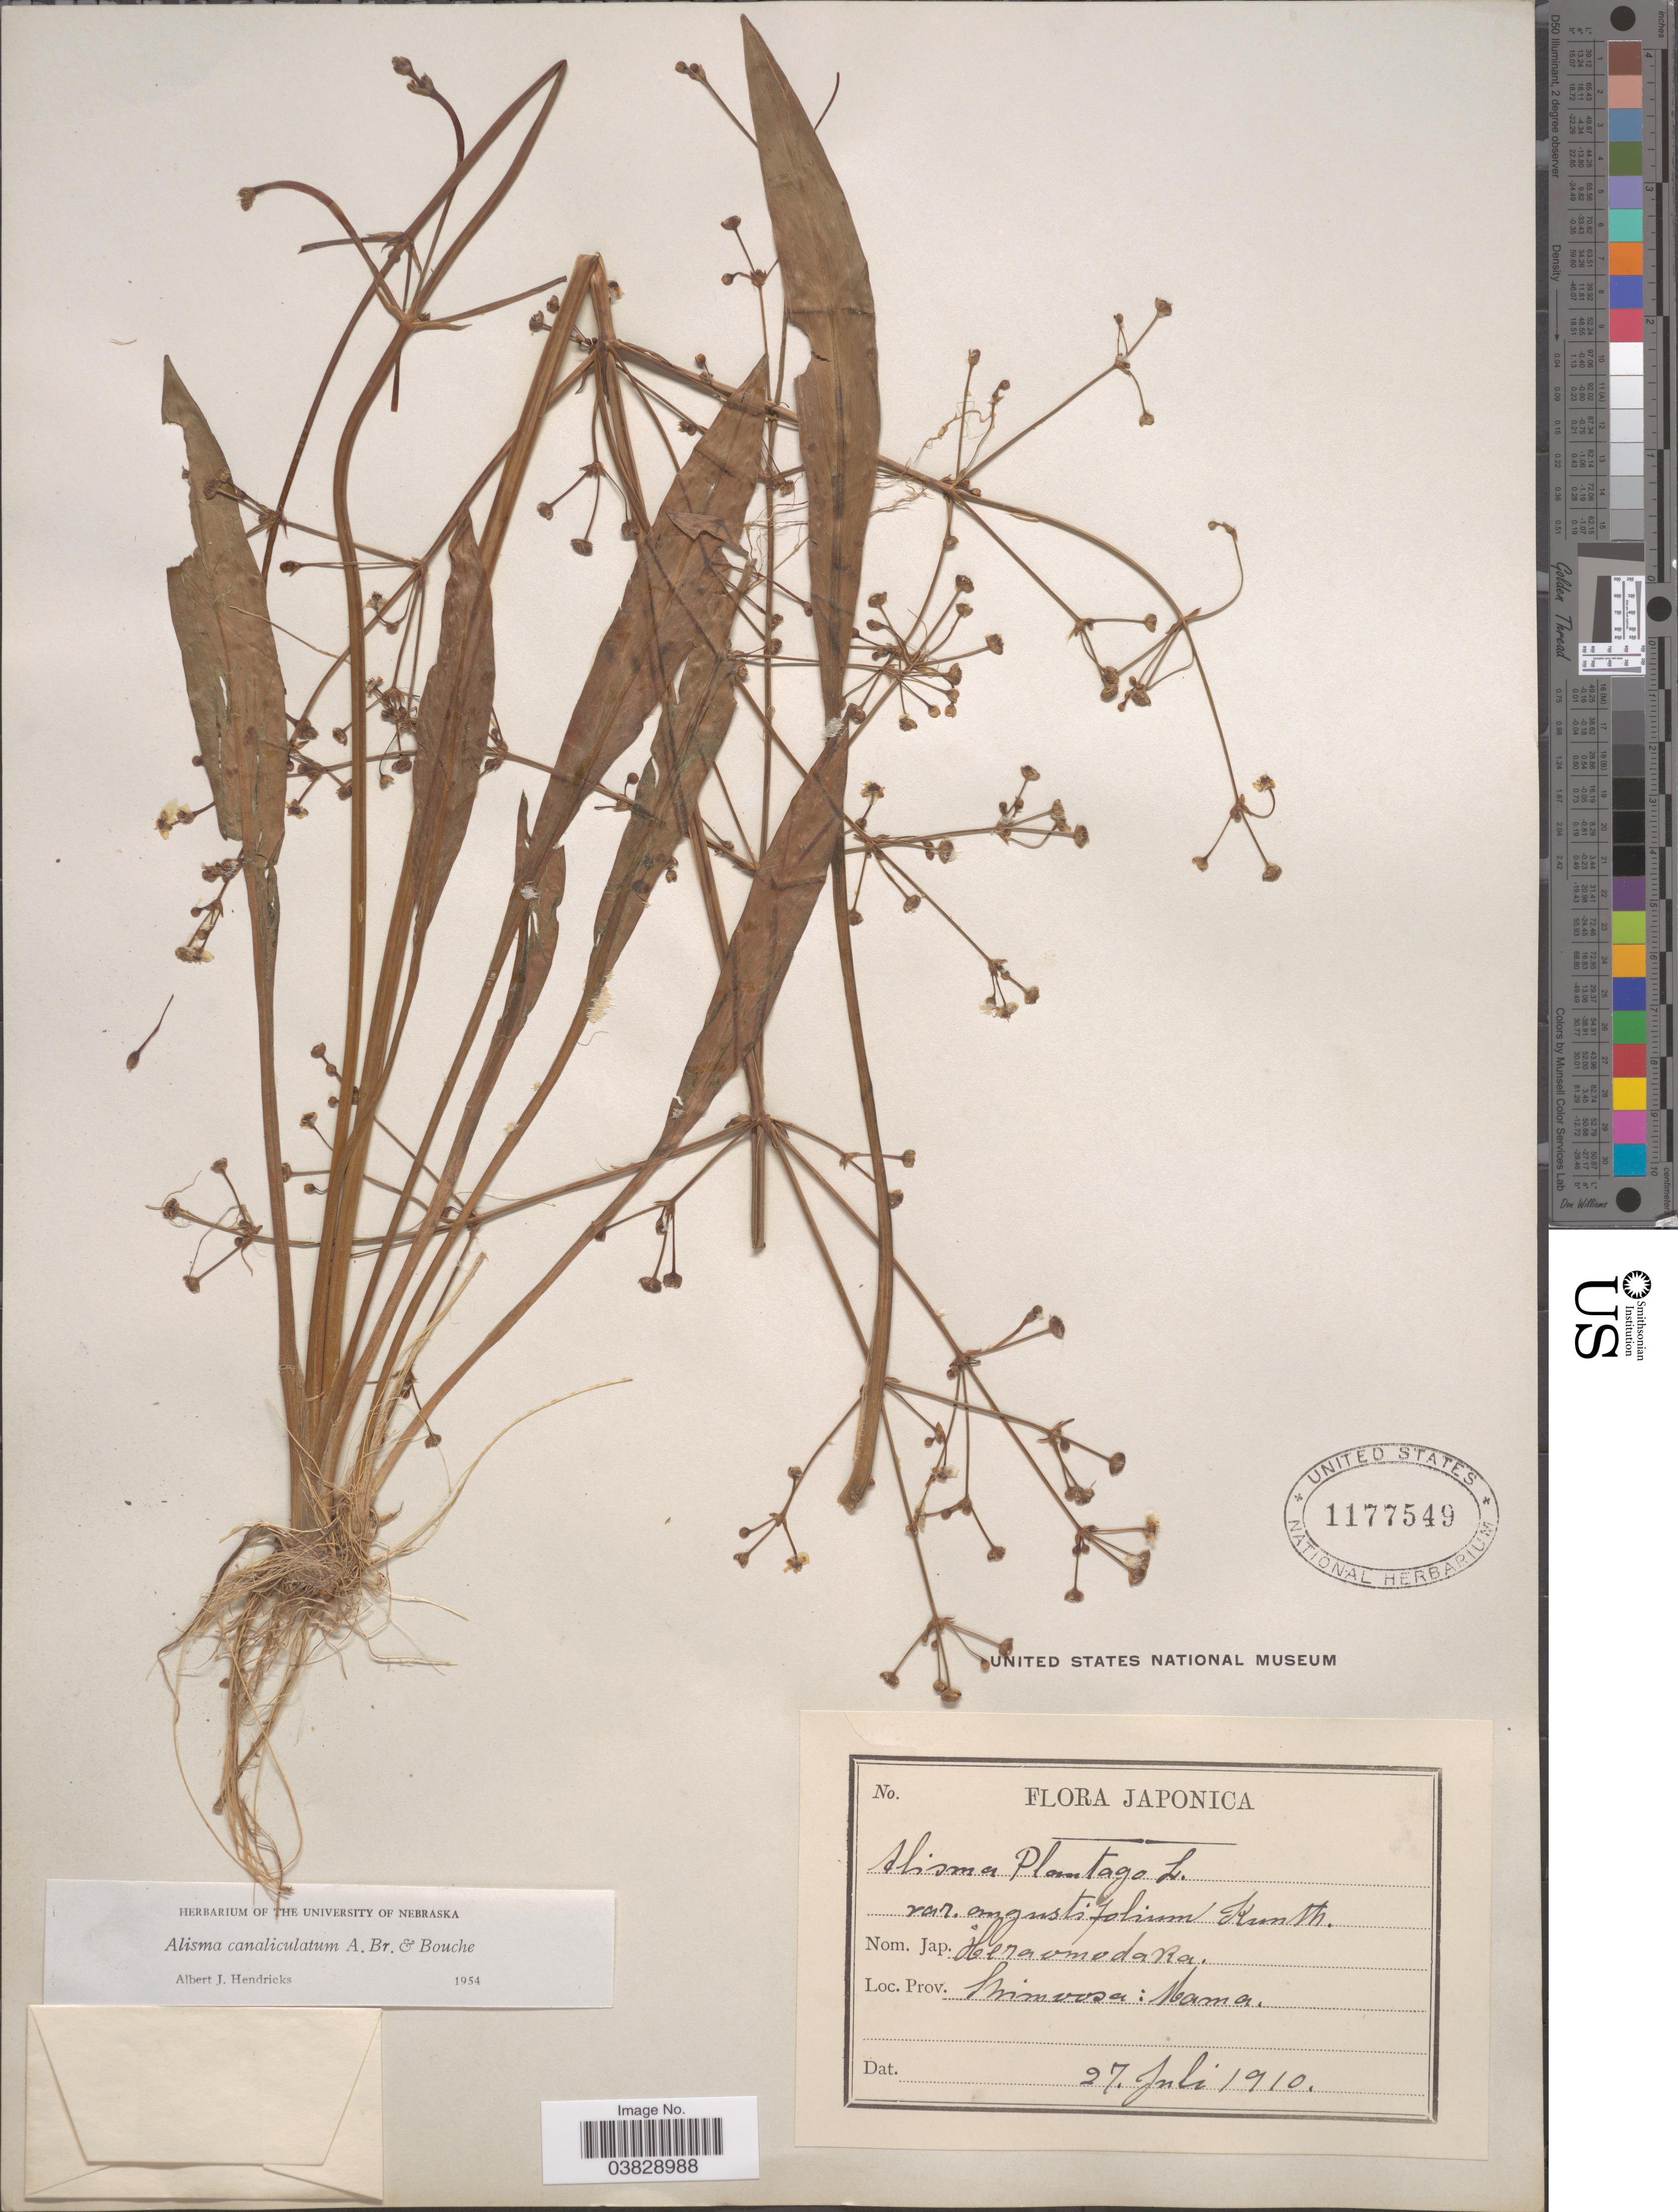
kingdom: Plantae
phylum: Tracheophyta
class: Liliopsida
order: Alismatales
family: Alismataceae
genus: Alisma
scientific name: Alisma canaliculatum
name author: A. Braun & C.D. Bouché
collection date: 1910-07-27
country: Japan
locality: Prov. Shimoosa: Mama.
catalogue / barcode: US 1177549